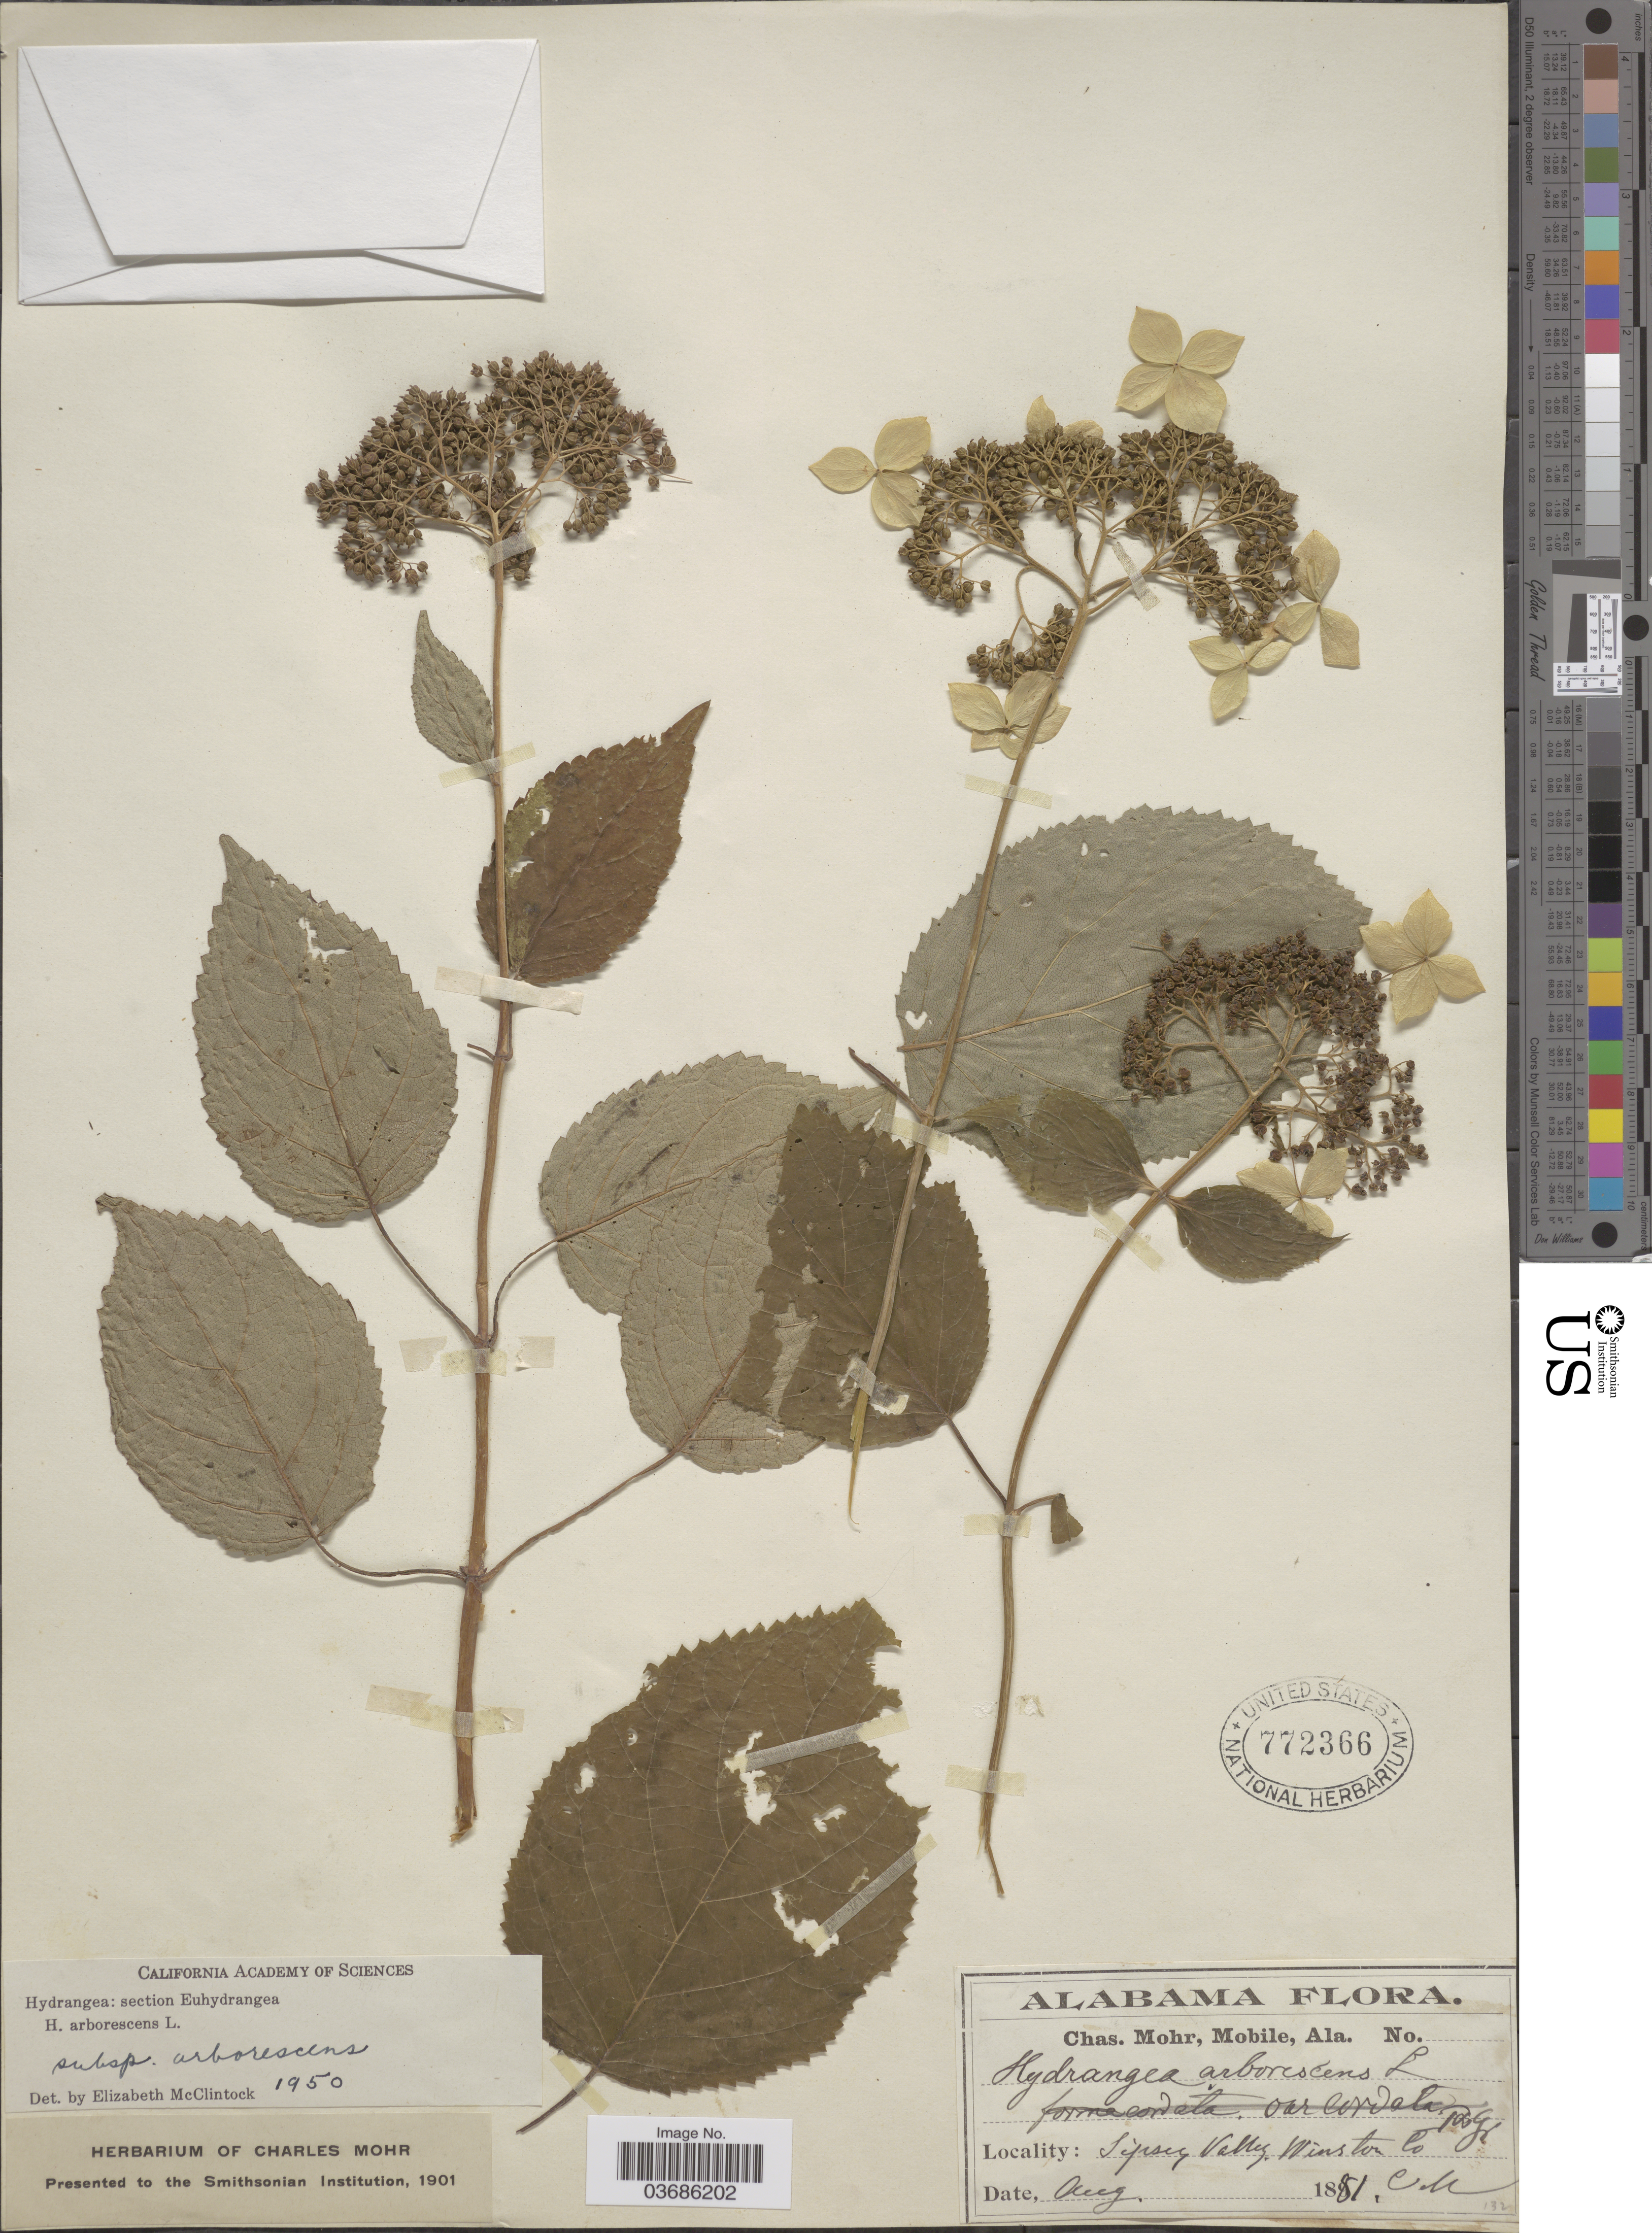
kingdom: Plantae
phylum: Tracheophyta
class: Magnoliopsida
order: Cornales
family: Hydrangeaceae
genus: Hydrangea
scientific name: Hydrangea arborescens subsp. arborescens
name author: L.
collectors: Mohr, C. T. (herbarium)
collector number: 132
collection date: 1881-08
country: United States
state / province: Alabama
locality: Sipsey Valley, Winston Co.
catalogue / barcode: US 772366